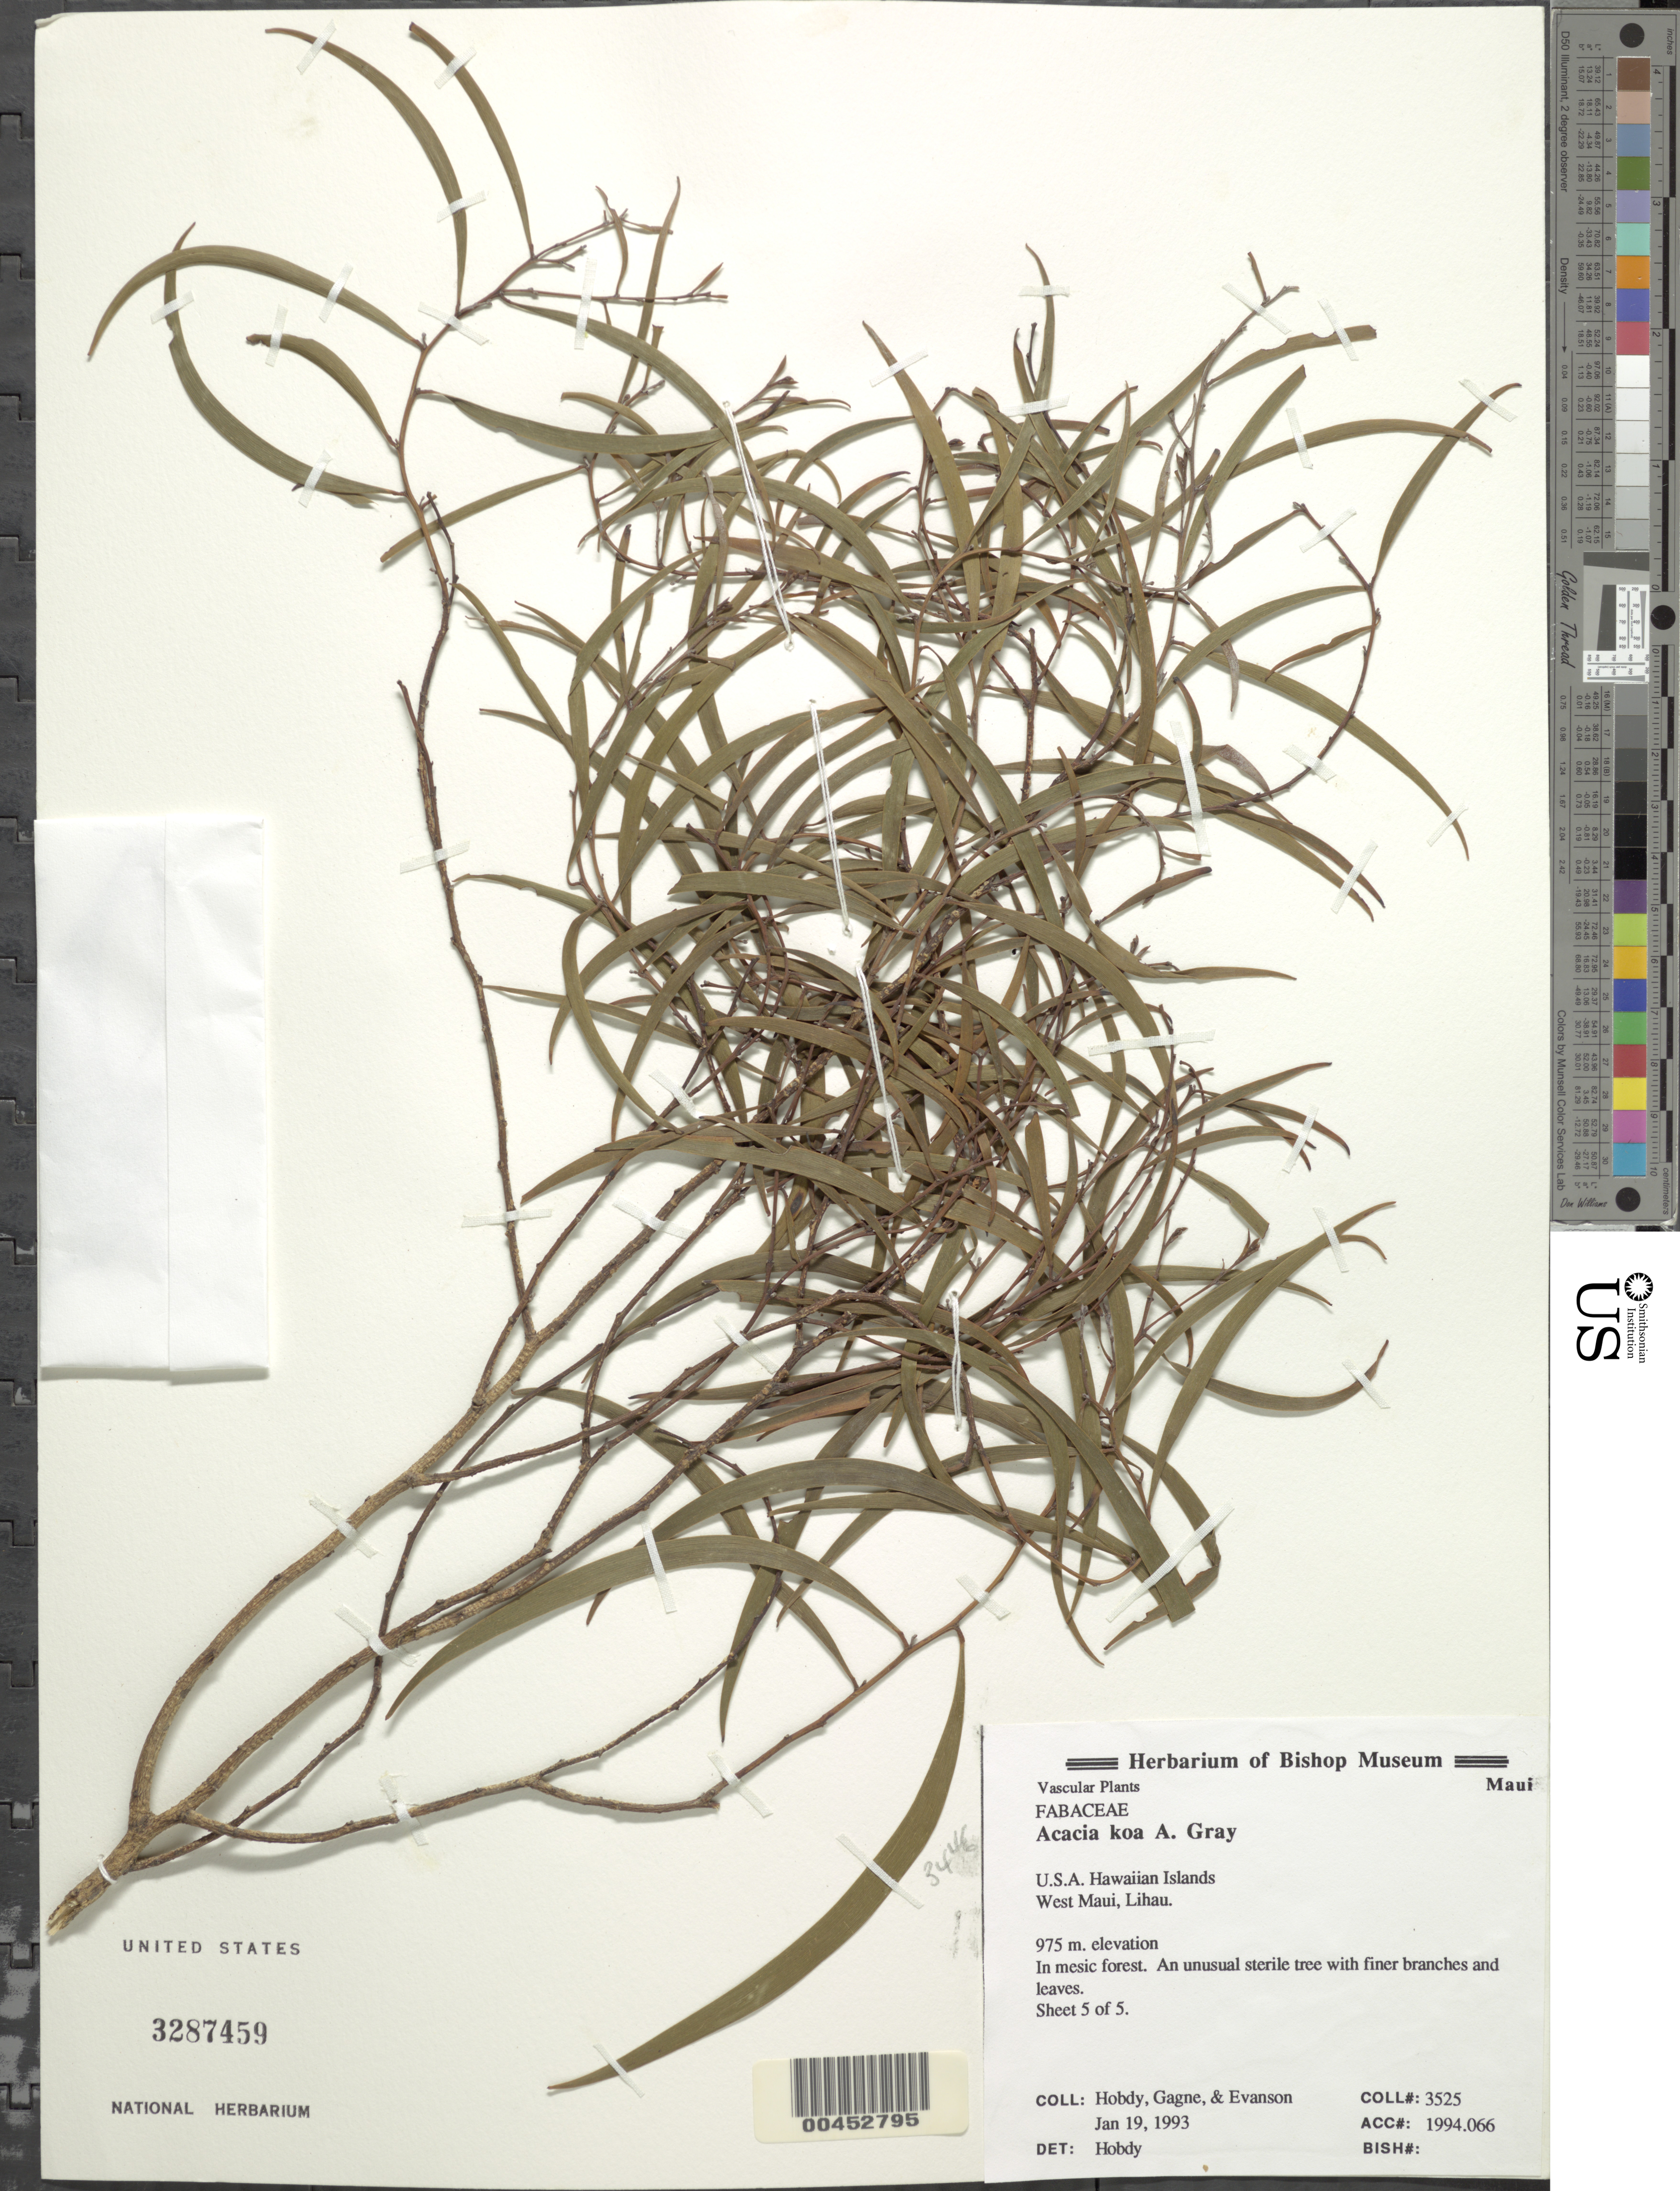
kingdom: Plantae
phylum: Tracheophyta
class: Magnoliopsida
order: Fabales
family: Fabaceae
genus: Acacia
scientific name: Acacia koa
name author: A. Gray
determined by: Hobdy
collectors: R. Hobdy, -. Gagne & -. Evanson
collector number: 3525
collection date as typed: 19 Jan 1993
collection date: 1993-01-19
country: United States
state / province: Hawaii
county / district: Maui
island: Maui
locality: W Maui, Lihau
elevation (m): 975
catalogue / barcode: US 3287459